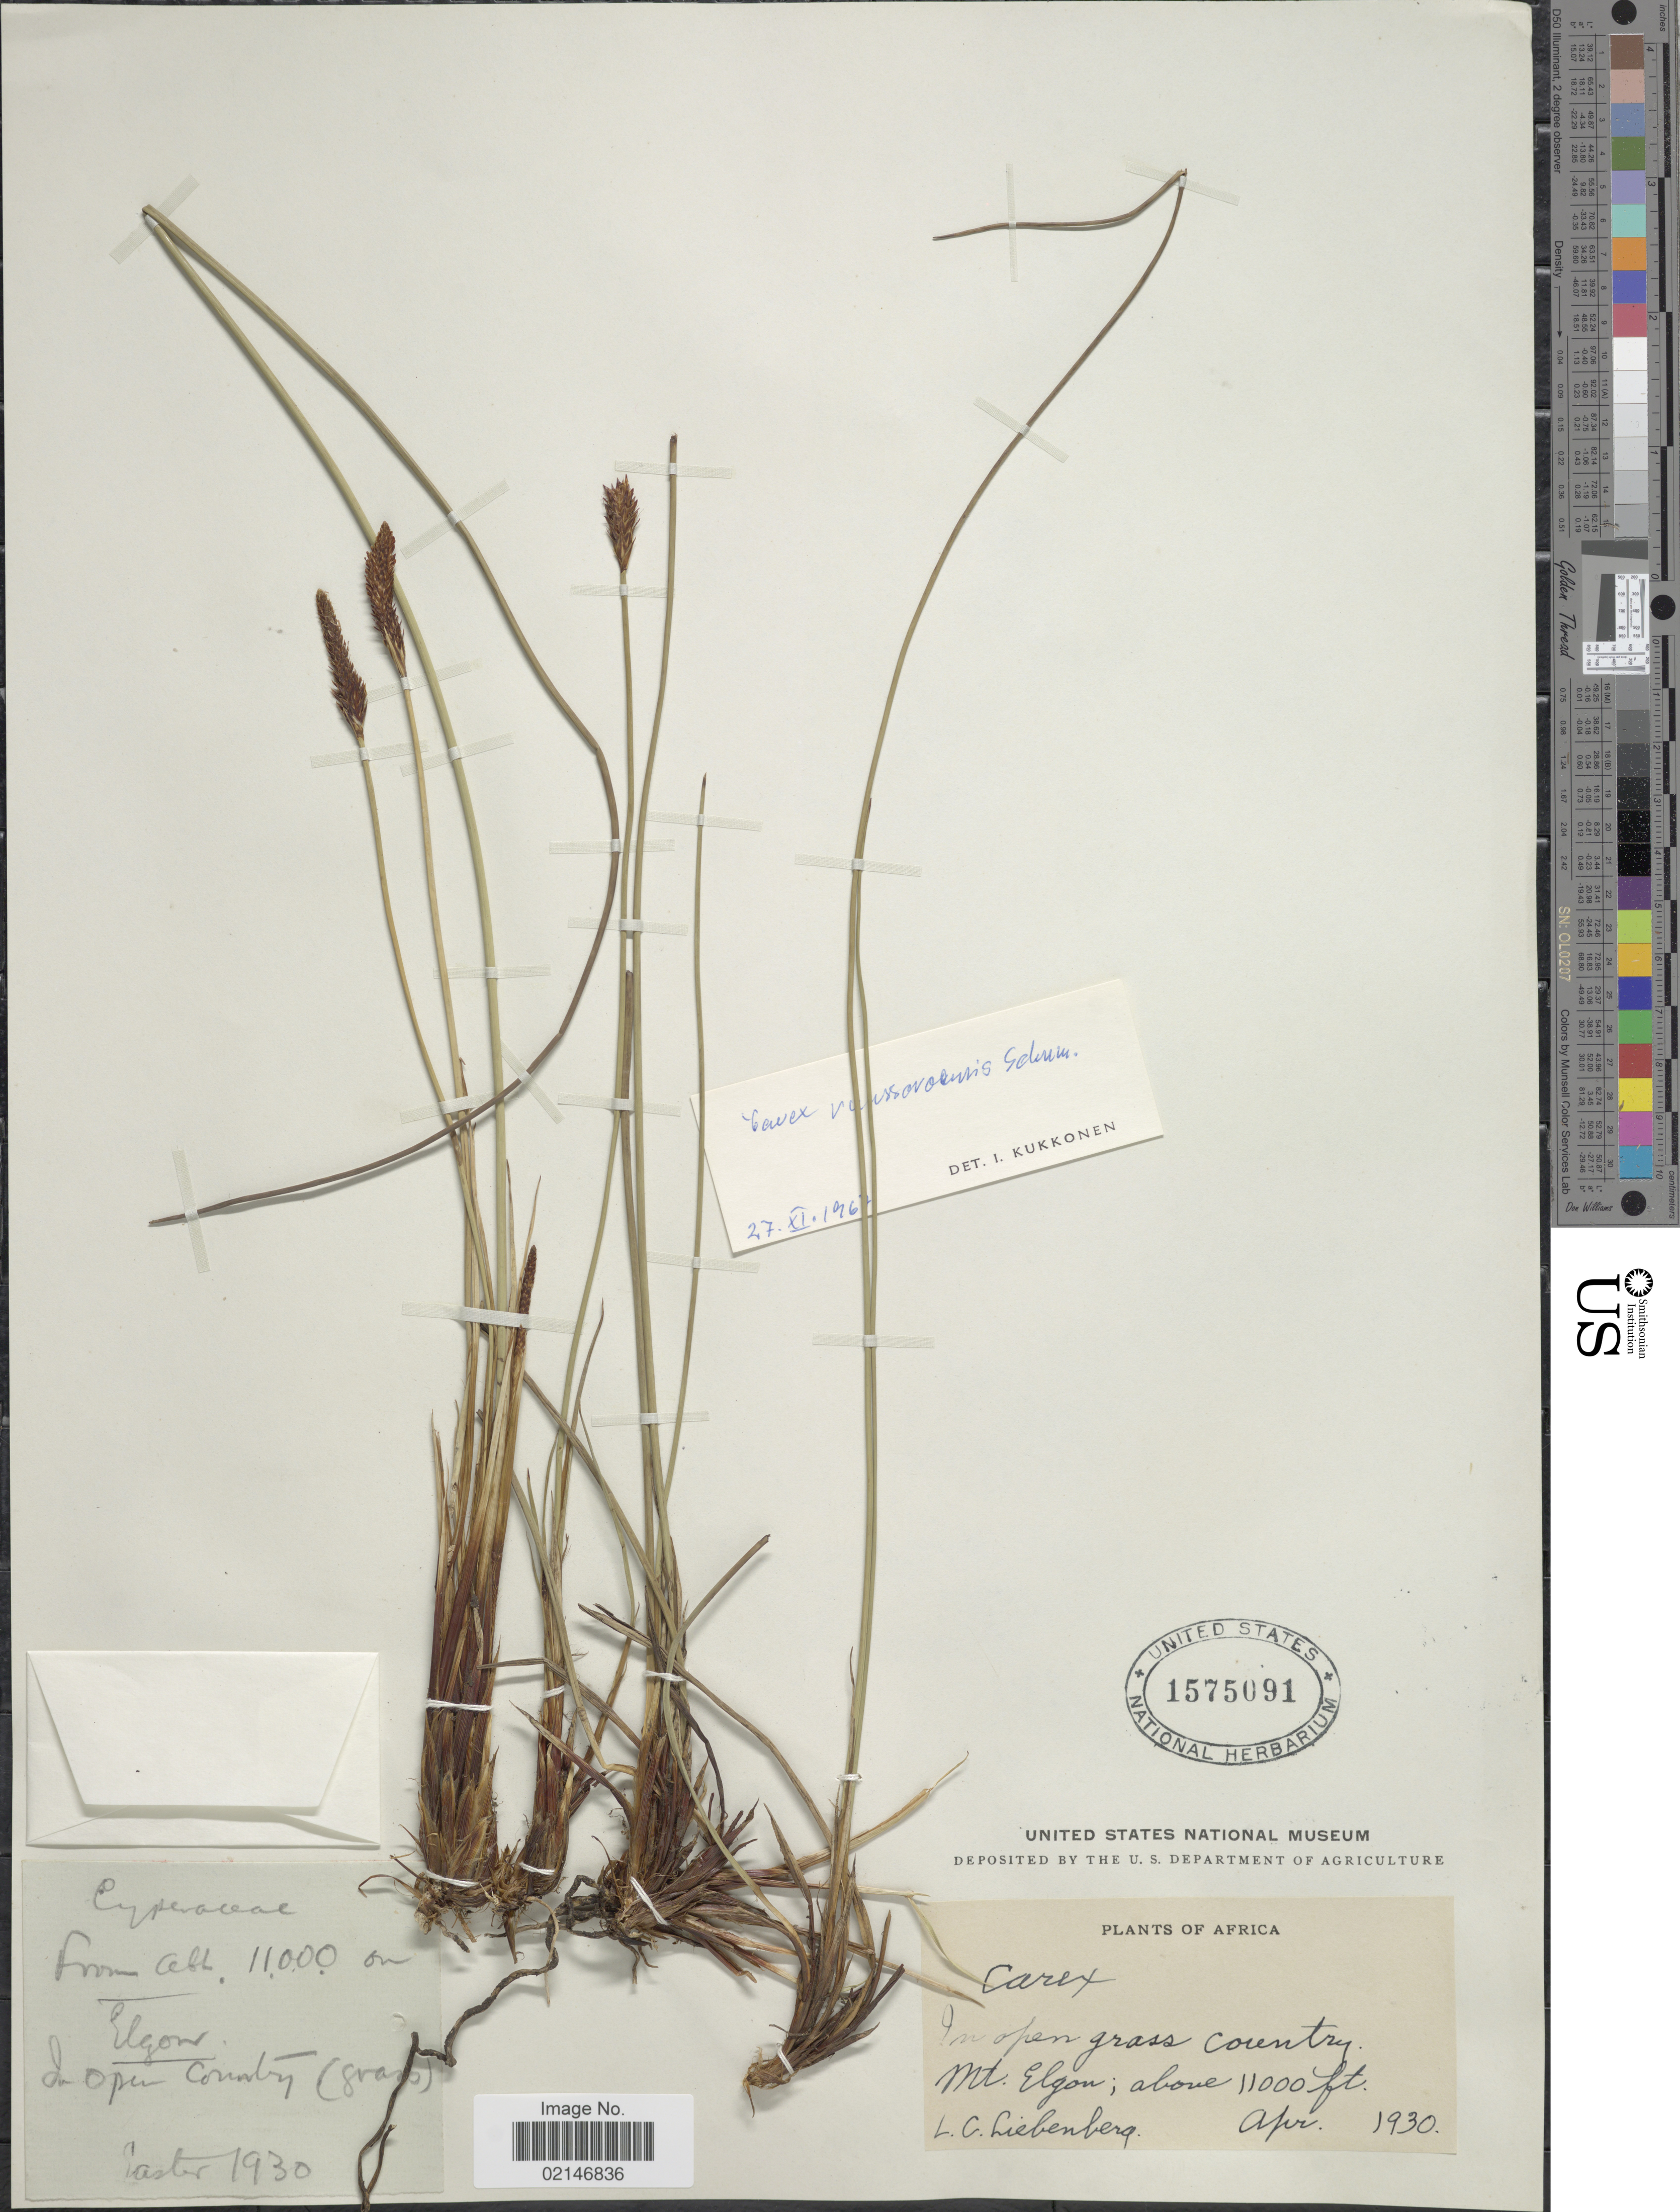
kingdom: Plantae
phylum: Tracheophyta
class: Liliopsida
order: Poales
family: Cyperaceae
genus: Carex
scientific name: Carex runssoroensis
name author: K. Schum.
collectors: L. Liebenberg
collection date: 1930-04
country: Kenya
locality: In open grass Country, Mt. Elgon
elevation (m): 3353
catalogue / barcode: US 1575091